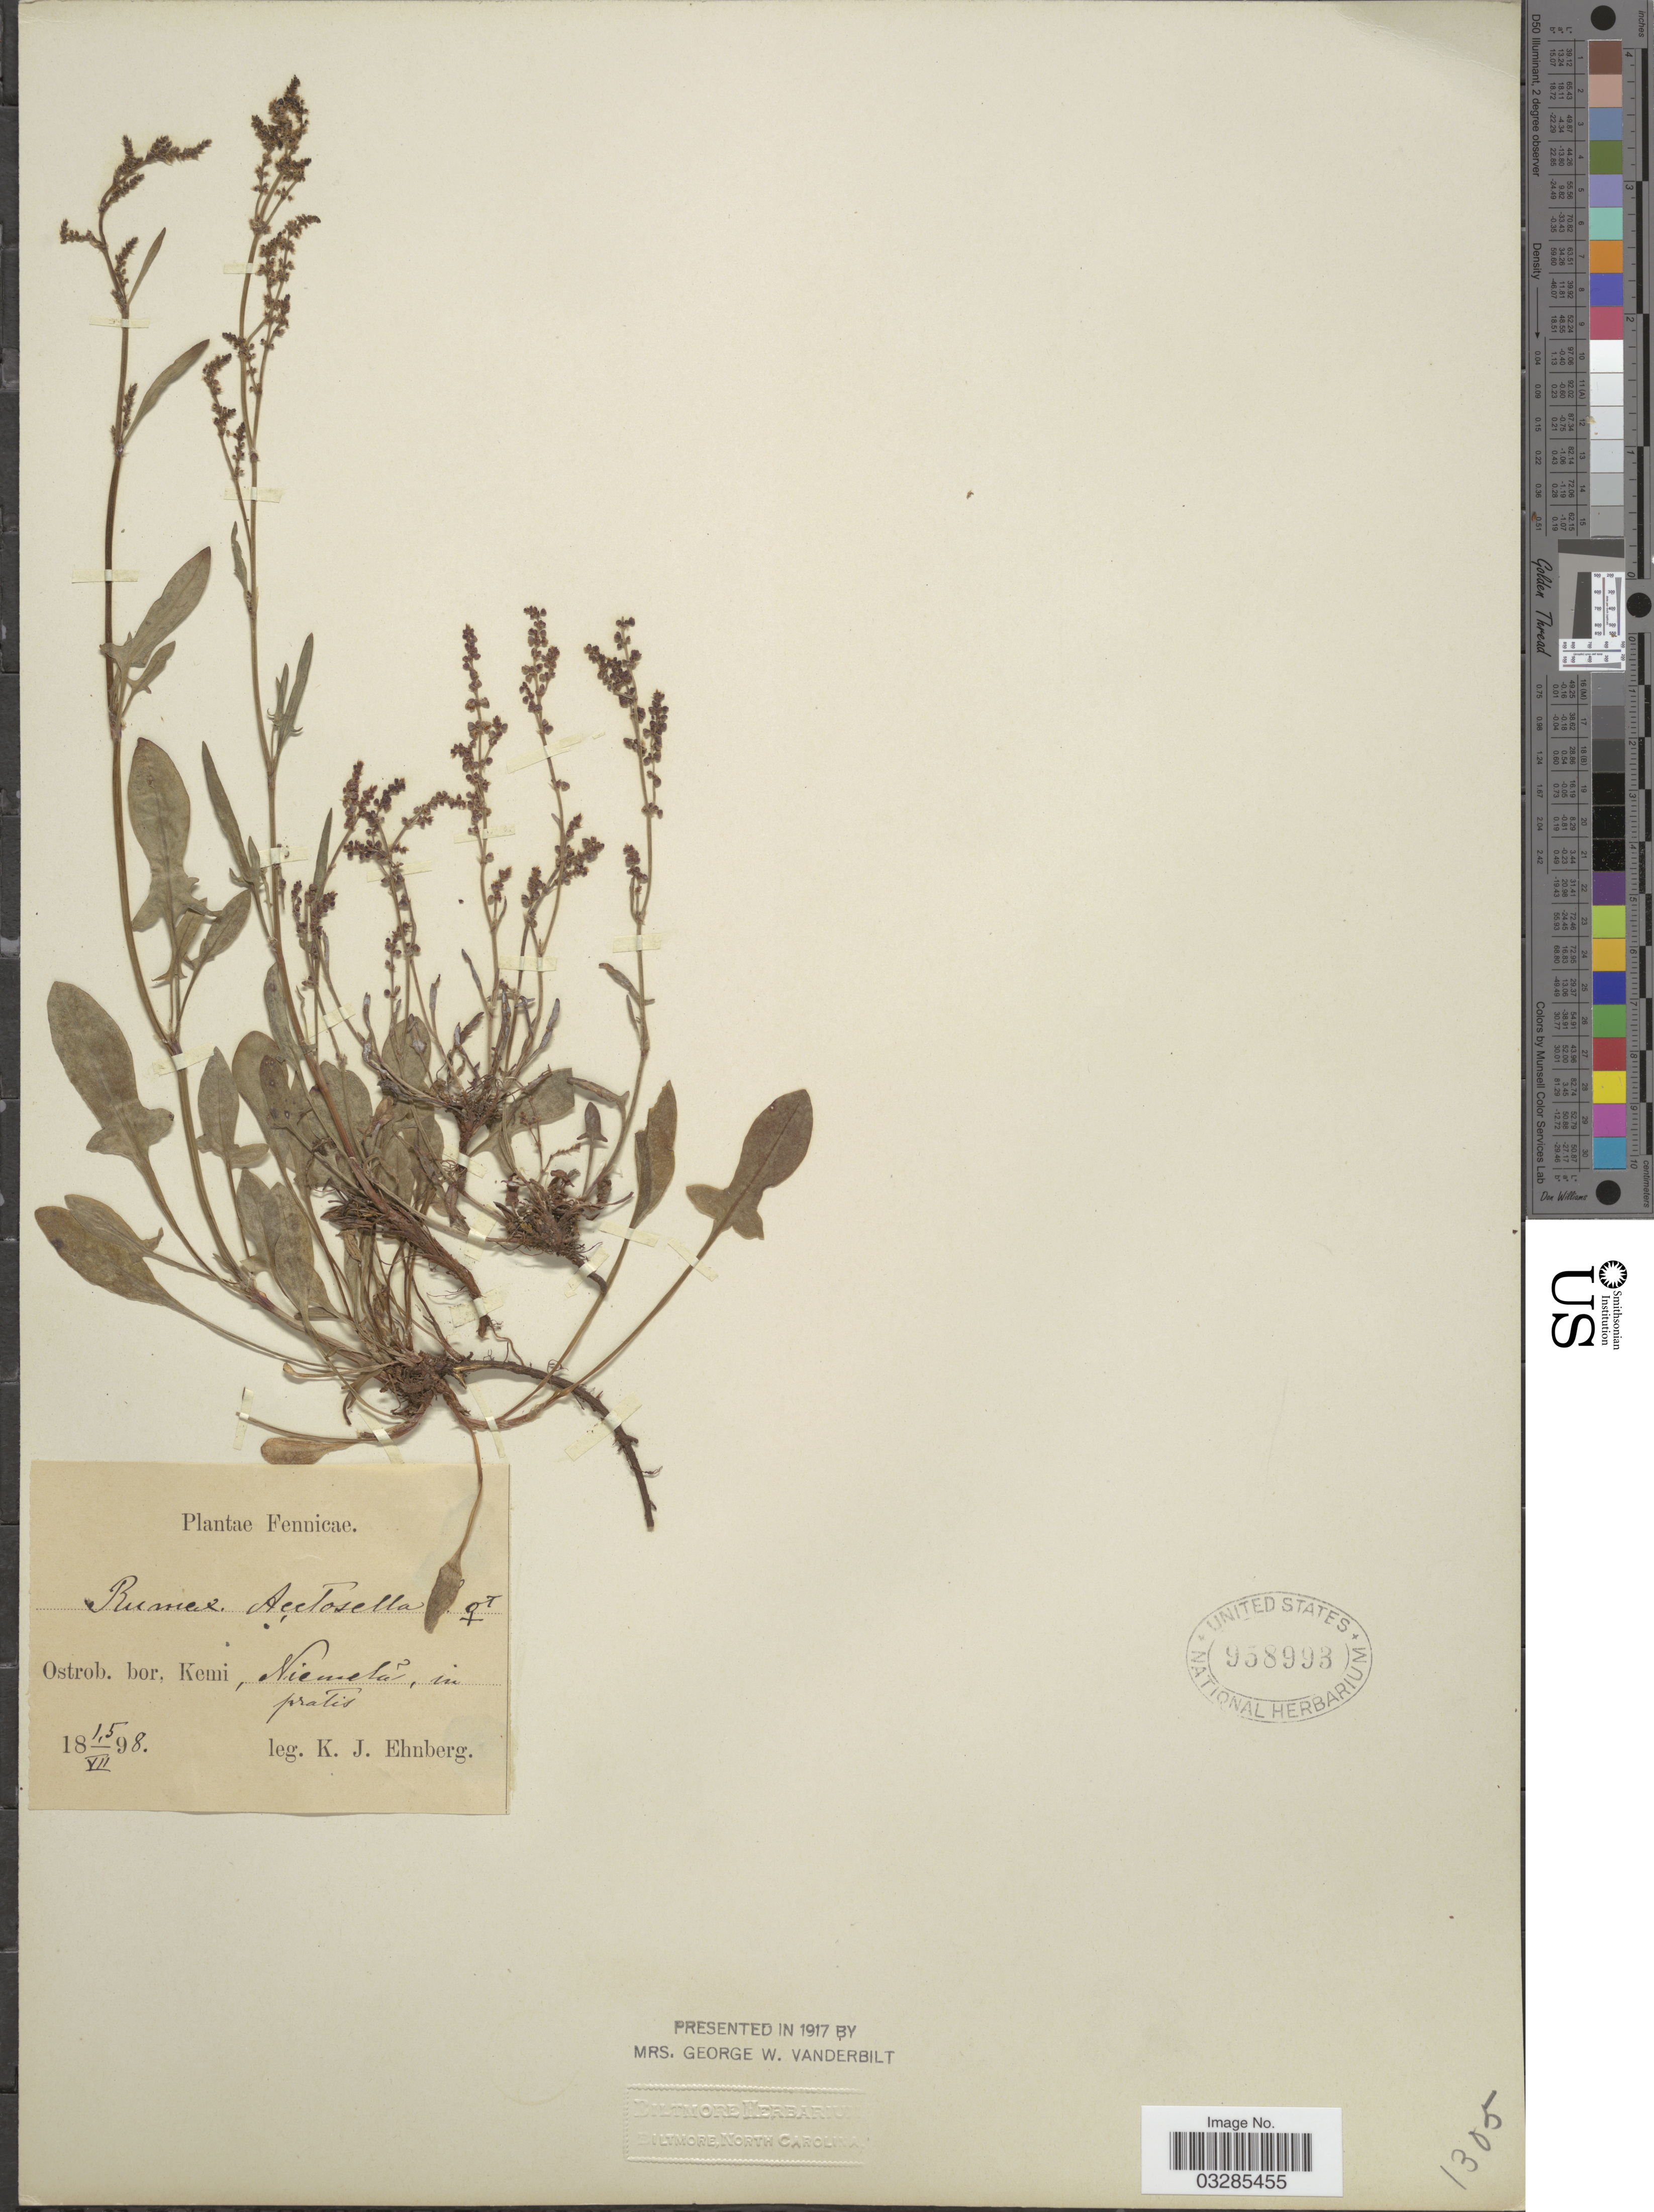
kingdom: Plantae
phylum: Tracheophyta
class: Magnoliopsida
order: Caryophyllales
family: Polygonaceae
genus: Rumex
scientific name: Rumex acetosella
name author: L.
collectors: K. Ehnberg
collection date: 1898-07-01/1898-07-05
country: Finland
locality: Fennicae. Ostrob. bor, Kemi, Niemela, in pratis.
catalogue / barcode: US 958993